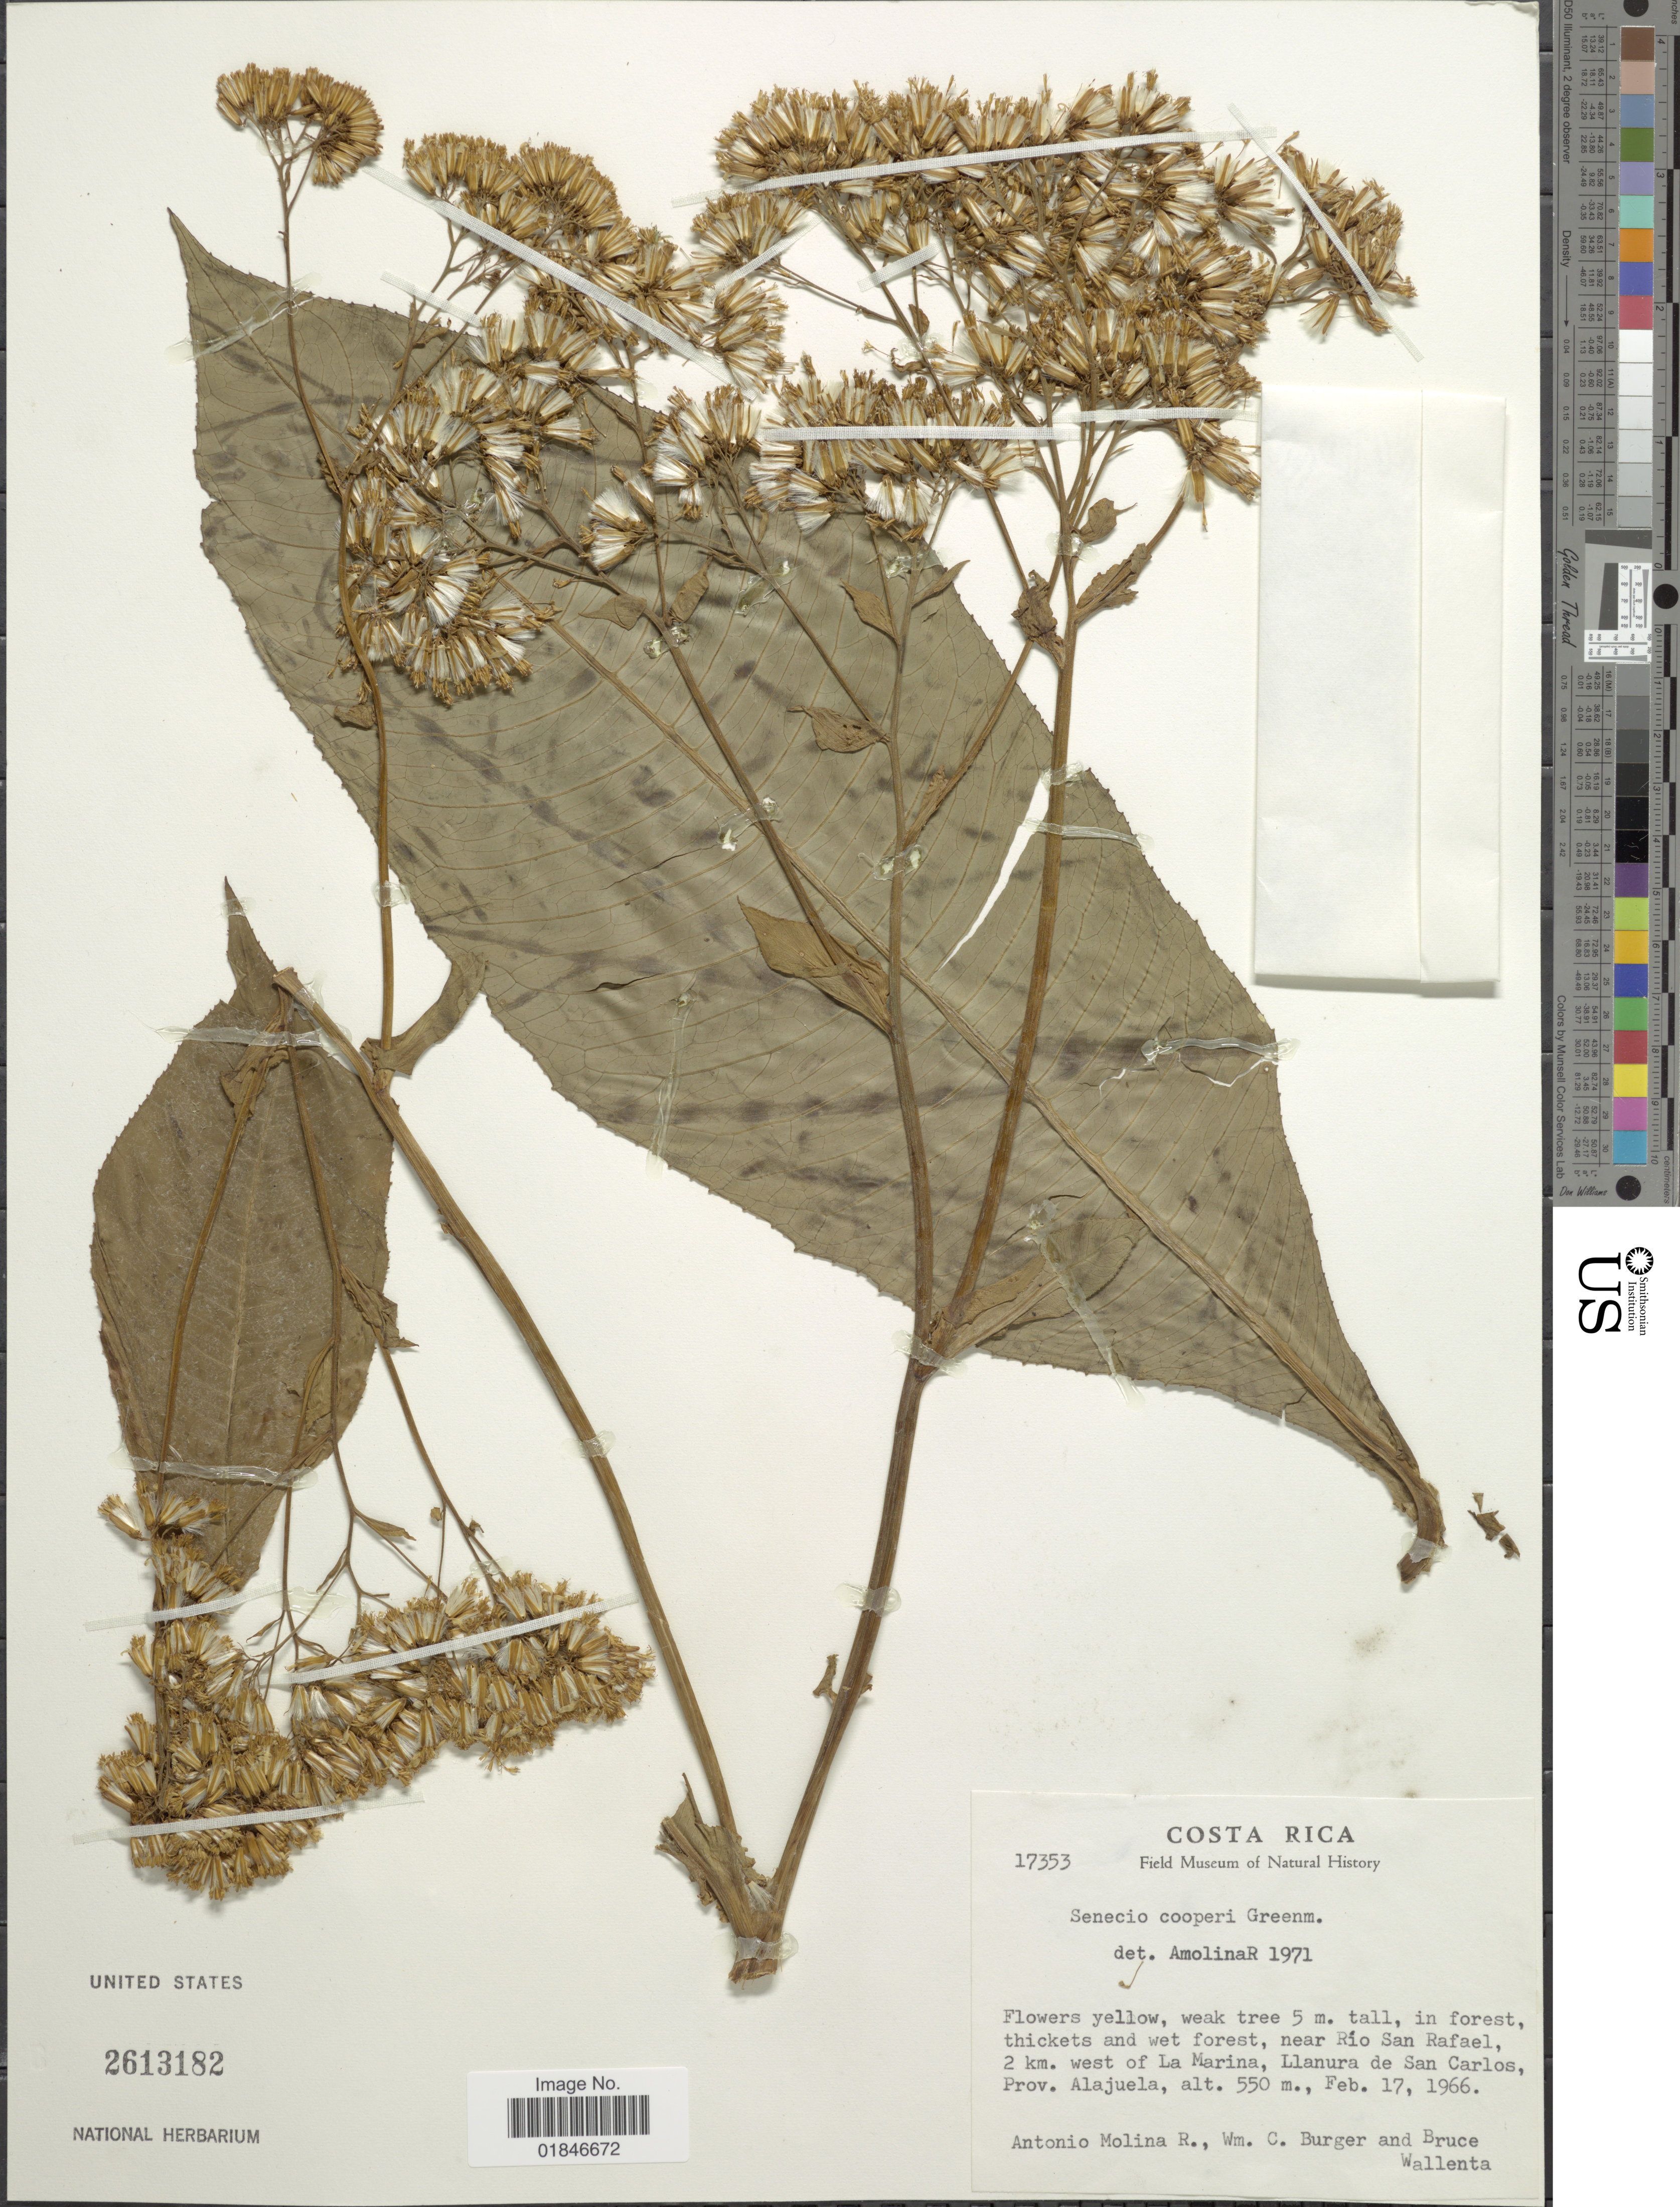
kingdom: Plantae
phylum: Tracheophyta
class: Magnoliopsida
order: Asterales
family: Asteraceae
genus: Jessea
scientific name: Jessea cooperi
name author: (Greenm.) H. Rob. & Cuatrec.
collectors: A. Molina R., W. Burger & B. Wallenta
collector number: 17353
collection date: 1966-02-17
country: Costa Rica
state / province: Alajuela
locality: Near Rio San Rafael, 2km. west of La Marina, Llanura de San Carlos, Prov. Alajuela.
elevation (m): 550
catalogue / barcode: US 2613182